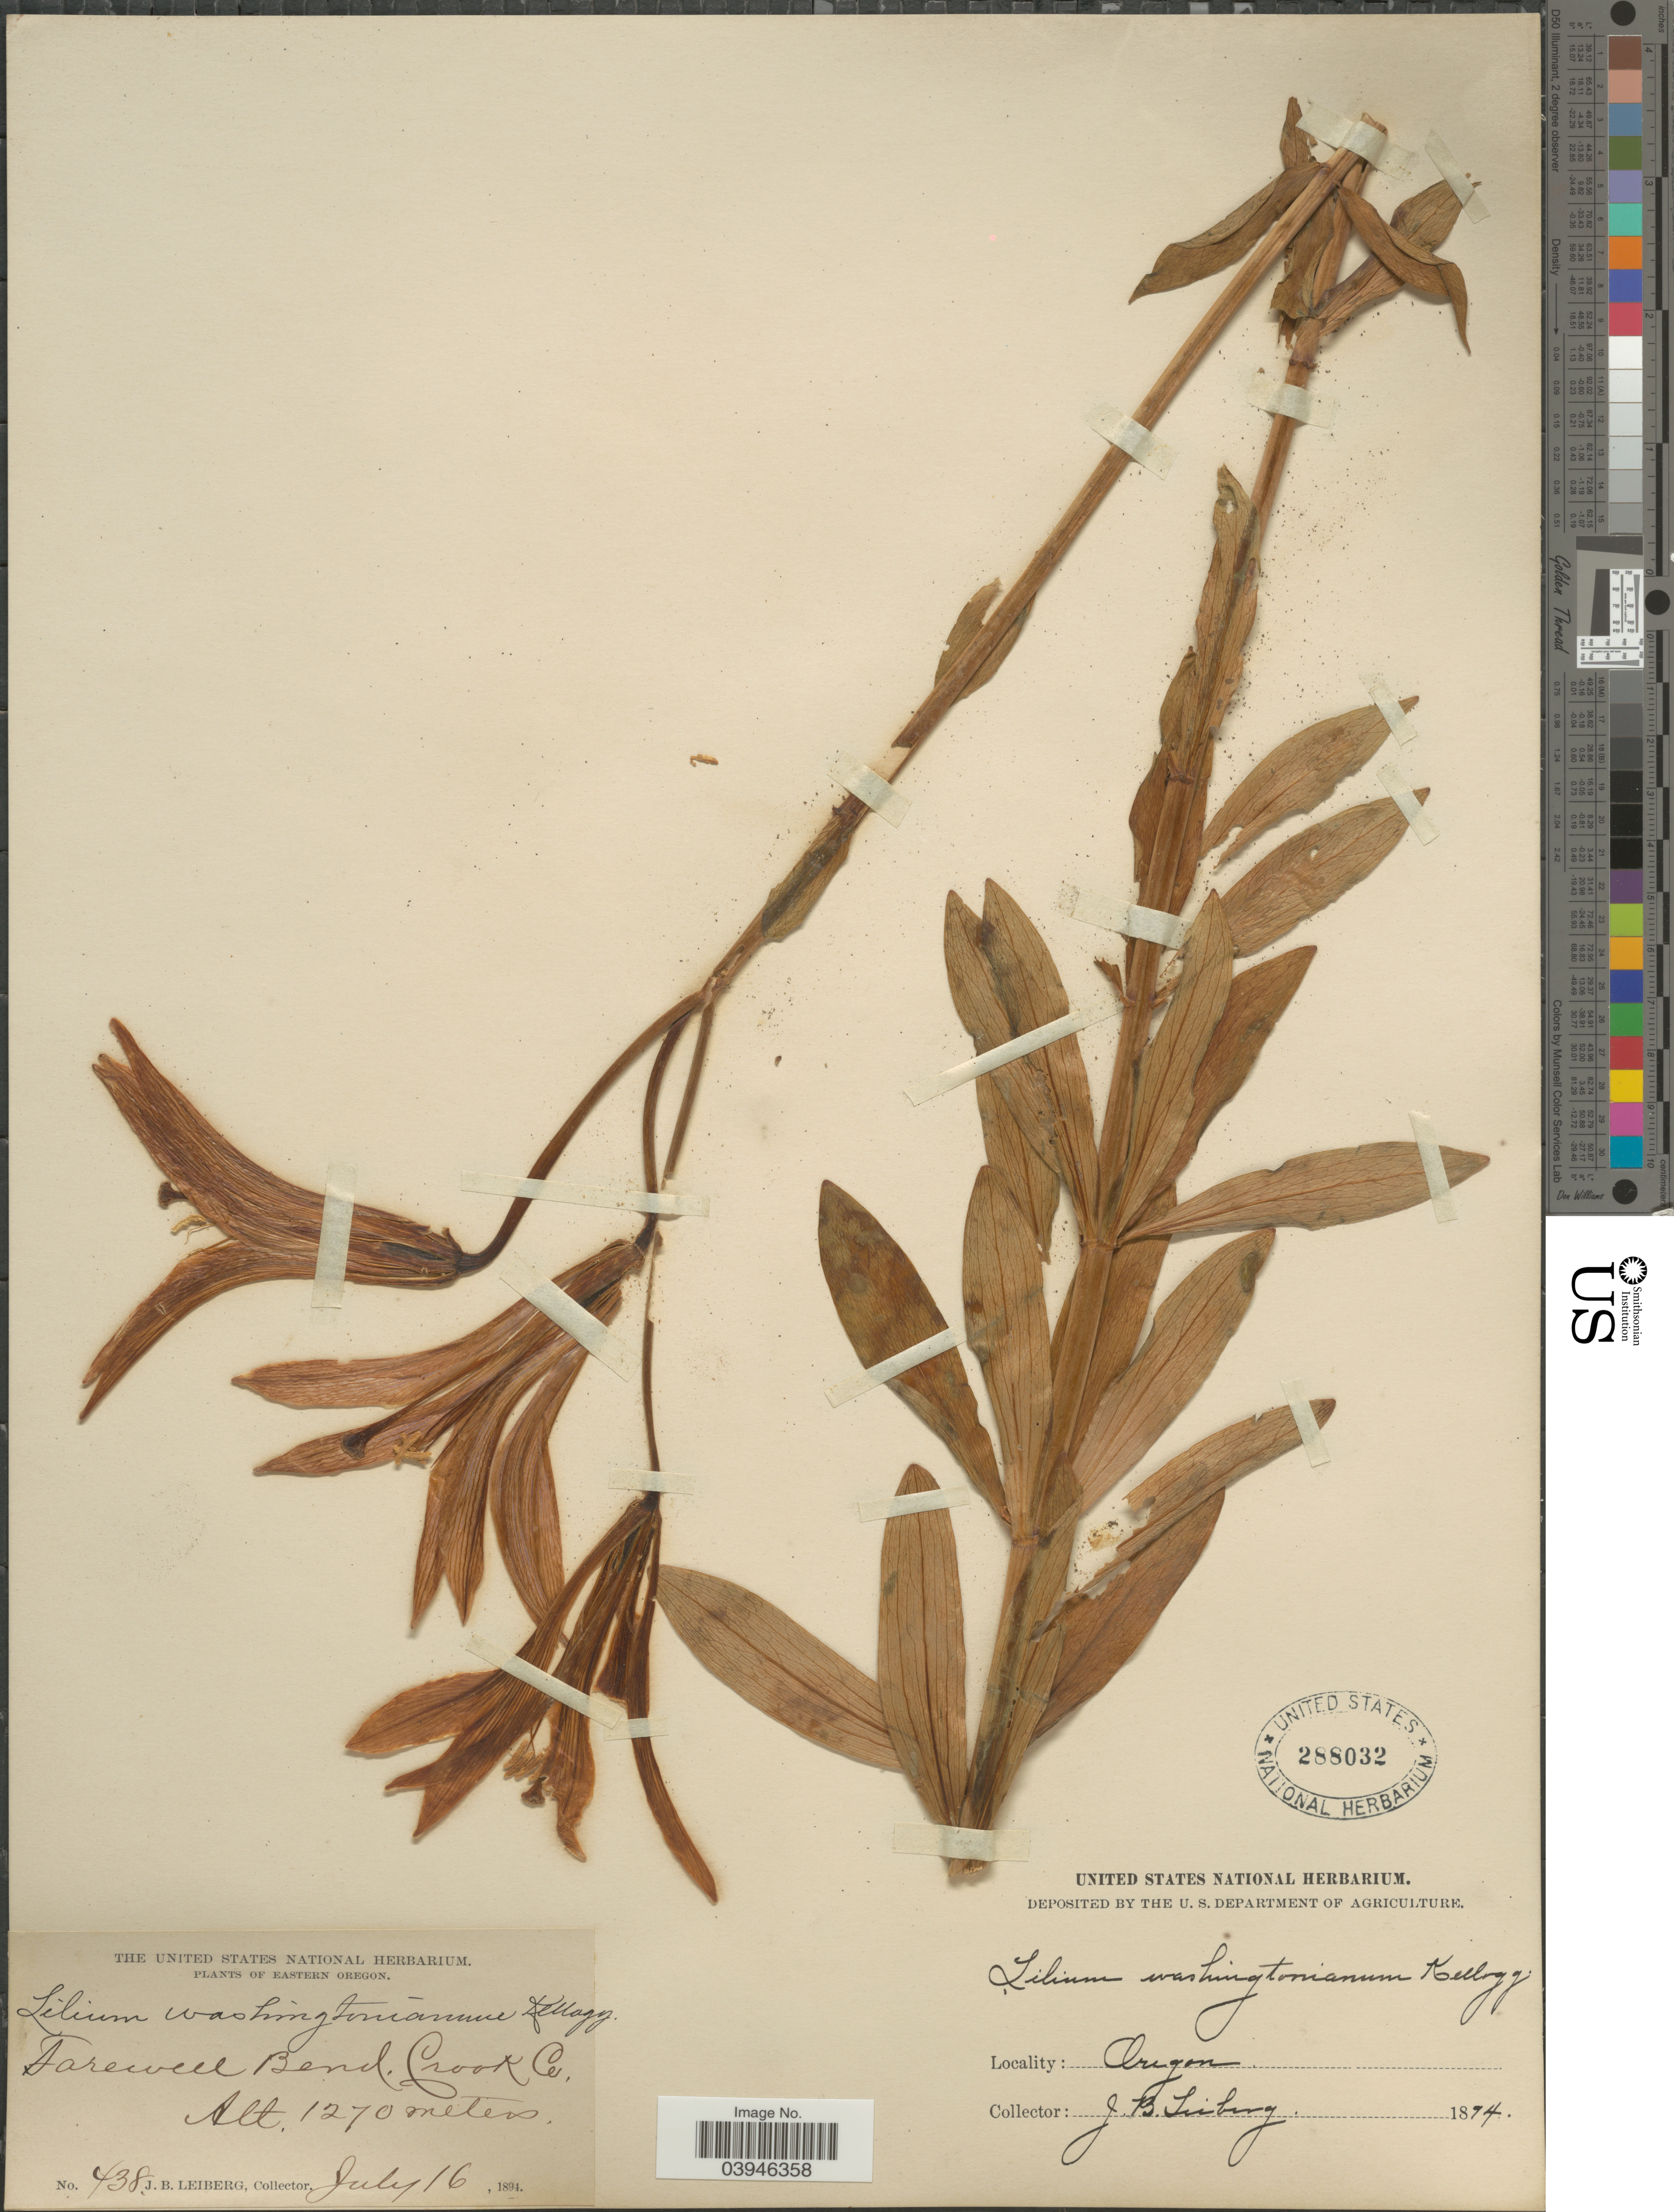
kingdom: Plantae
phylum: Tracheophyta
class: Liliopsida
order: Liliales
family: Liliaceae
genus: Lilium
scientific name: Lilium washingtonianum subsp. purpurascens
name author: (Stearn) M.W. Skinner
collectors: J. B. Leiberg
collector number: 438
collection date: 1894-07-16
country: United States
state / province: Oregon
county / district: Crook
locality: Eastern Oregon. Farewell Bend, Crook Co.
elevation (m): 1270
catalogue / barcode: US 288032